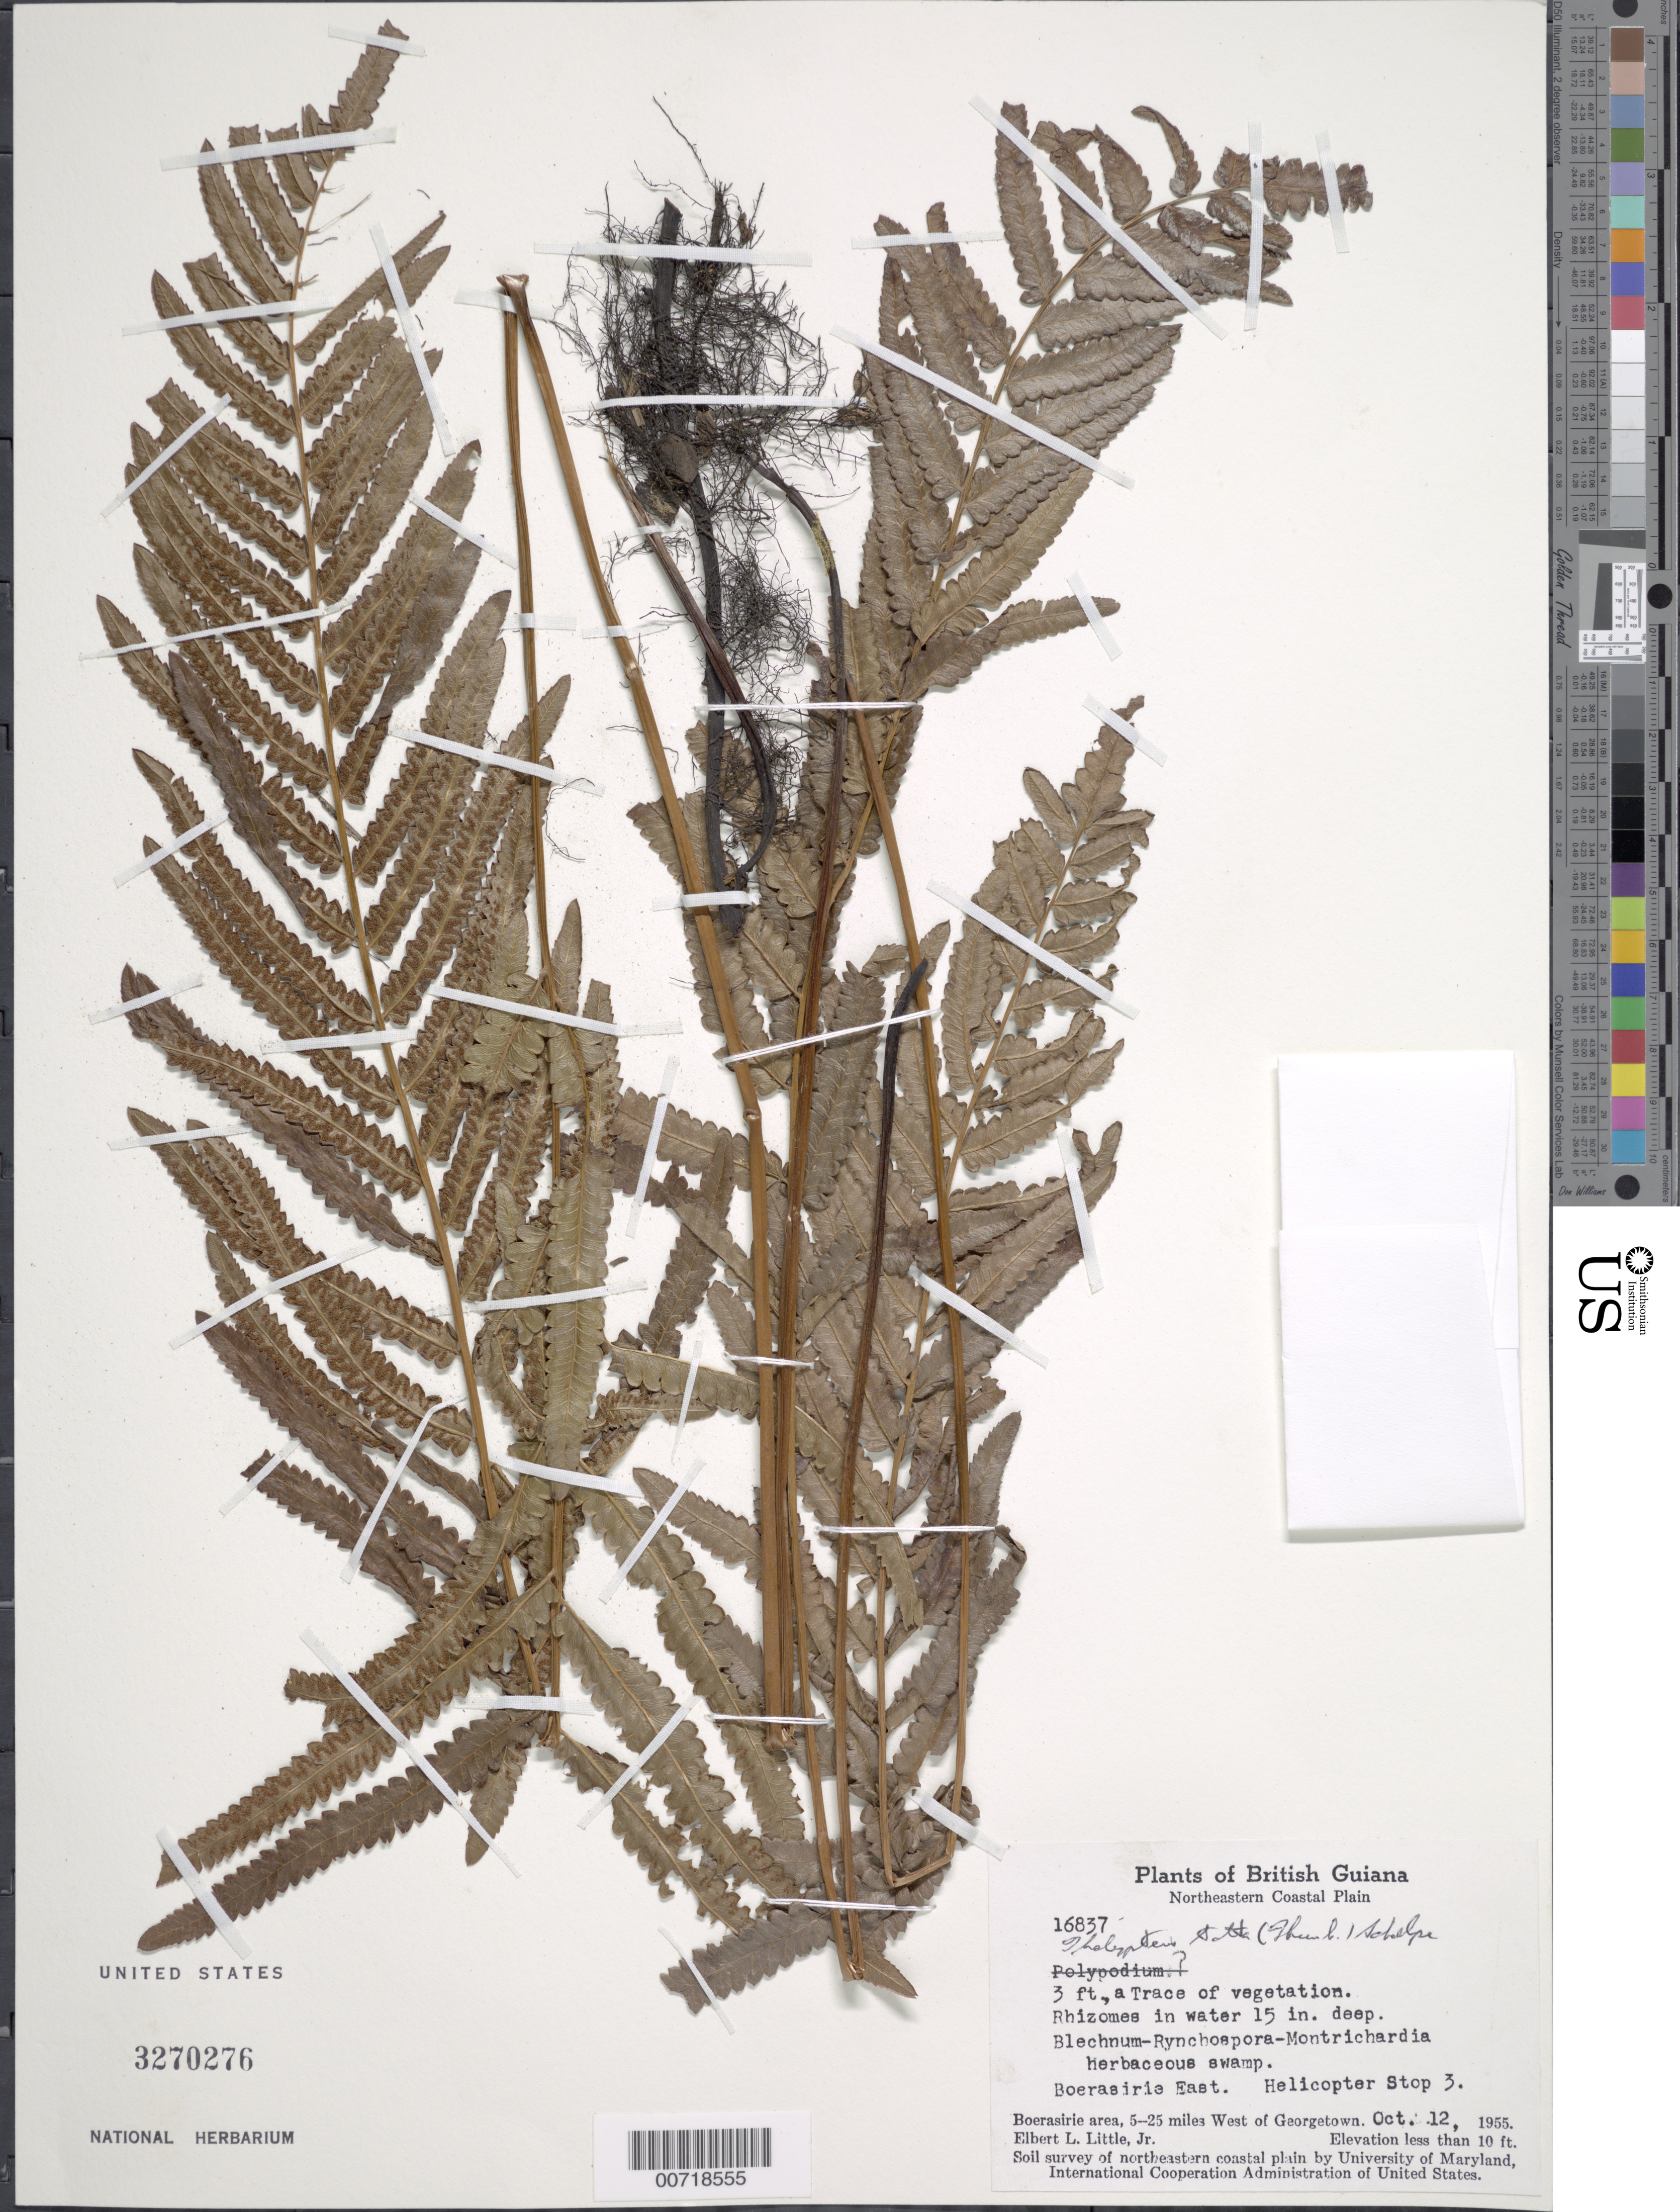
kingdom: Plantae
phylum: Tracheophyta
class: Polypodiopsida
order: Polypodiales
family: Thelypteridaceae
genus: Cyclosorus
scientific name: Cyclosorus interruptus var. hirsutus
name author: Ching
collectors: E. L. Little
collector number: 16837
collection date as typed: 12-Oct-55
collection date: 1955-10-12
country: Guyana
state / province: Essequibo Isl-W. Demerara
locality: Boerasirie East, 5-25 mi. W of Georgetown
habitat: Blechnum-Rhynchospora-Montricharida herbaceous swamp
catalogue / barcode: US 3270276